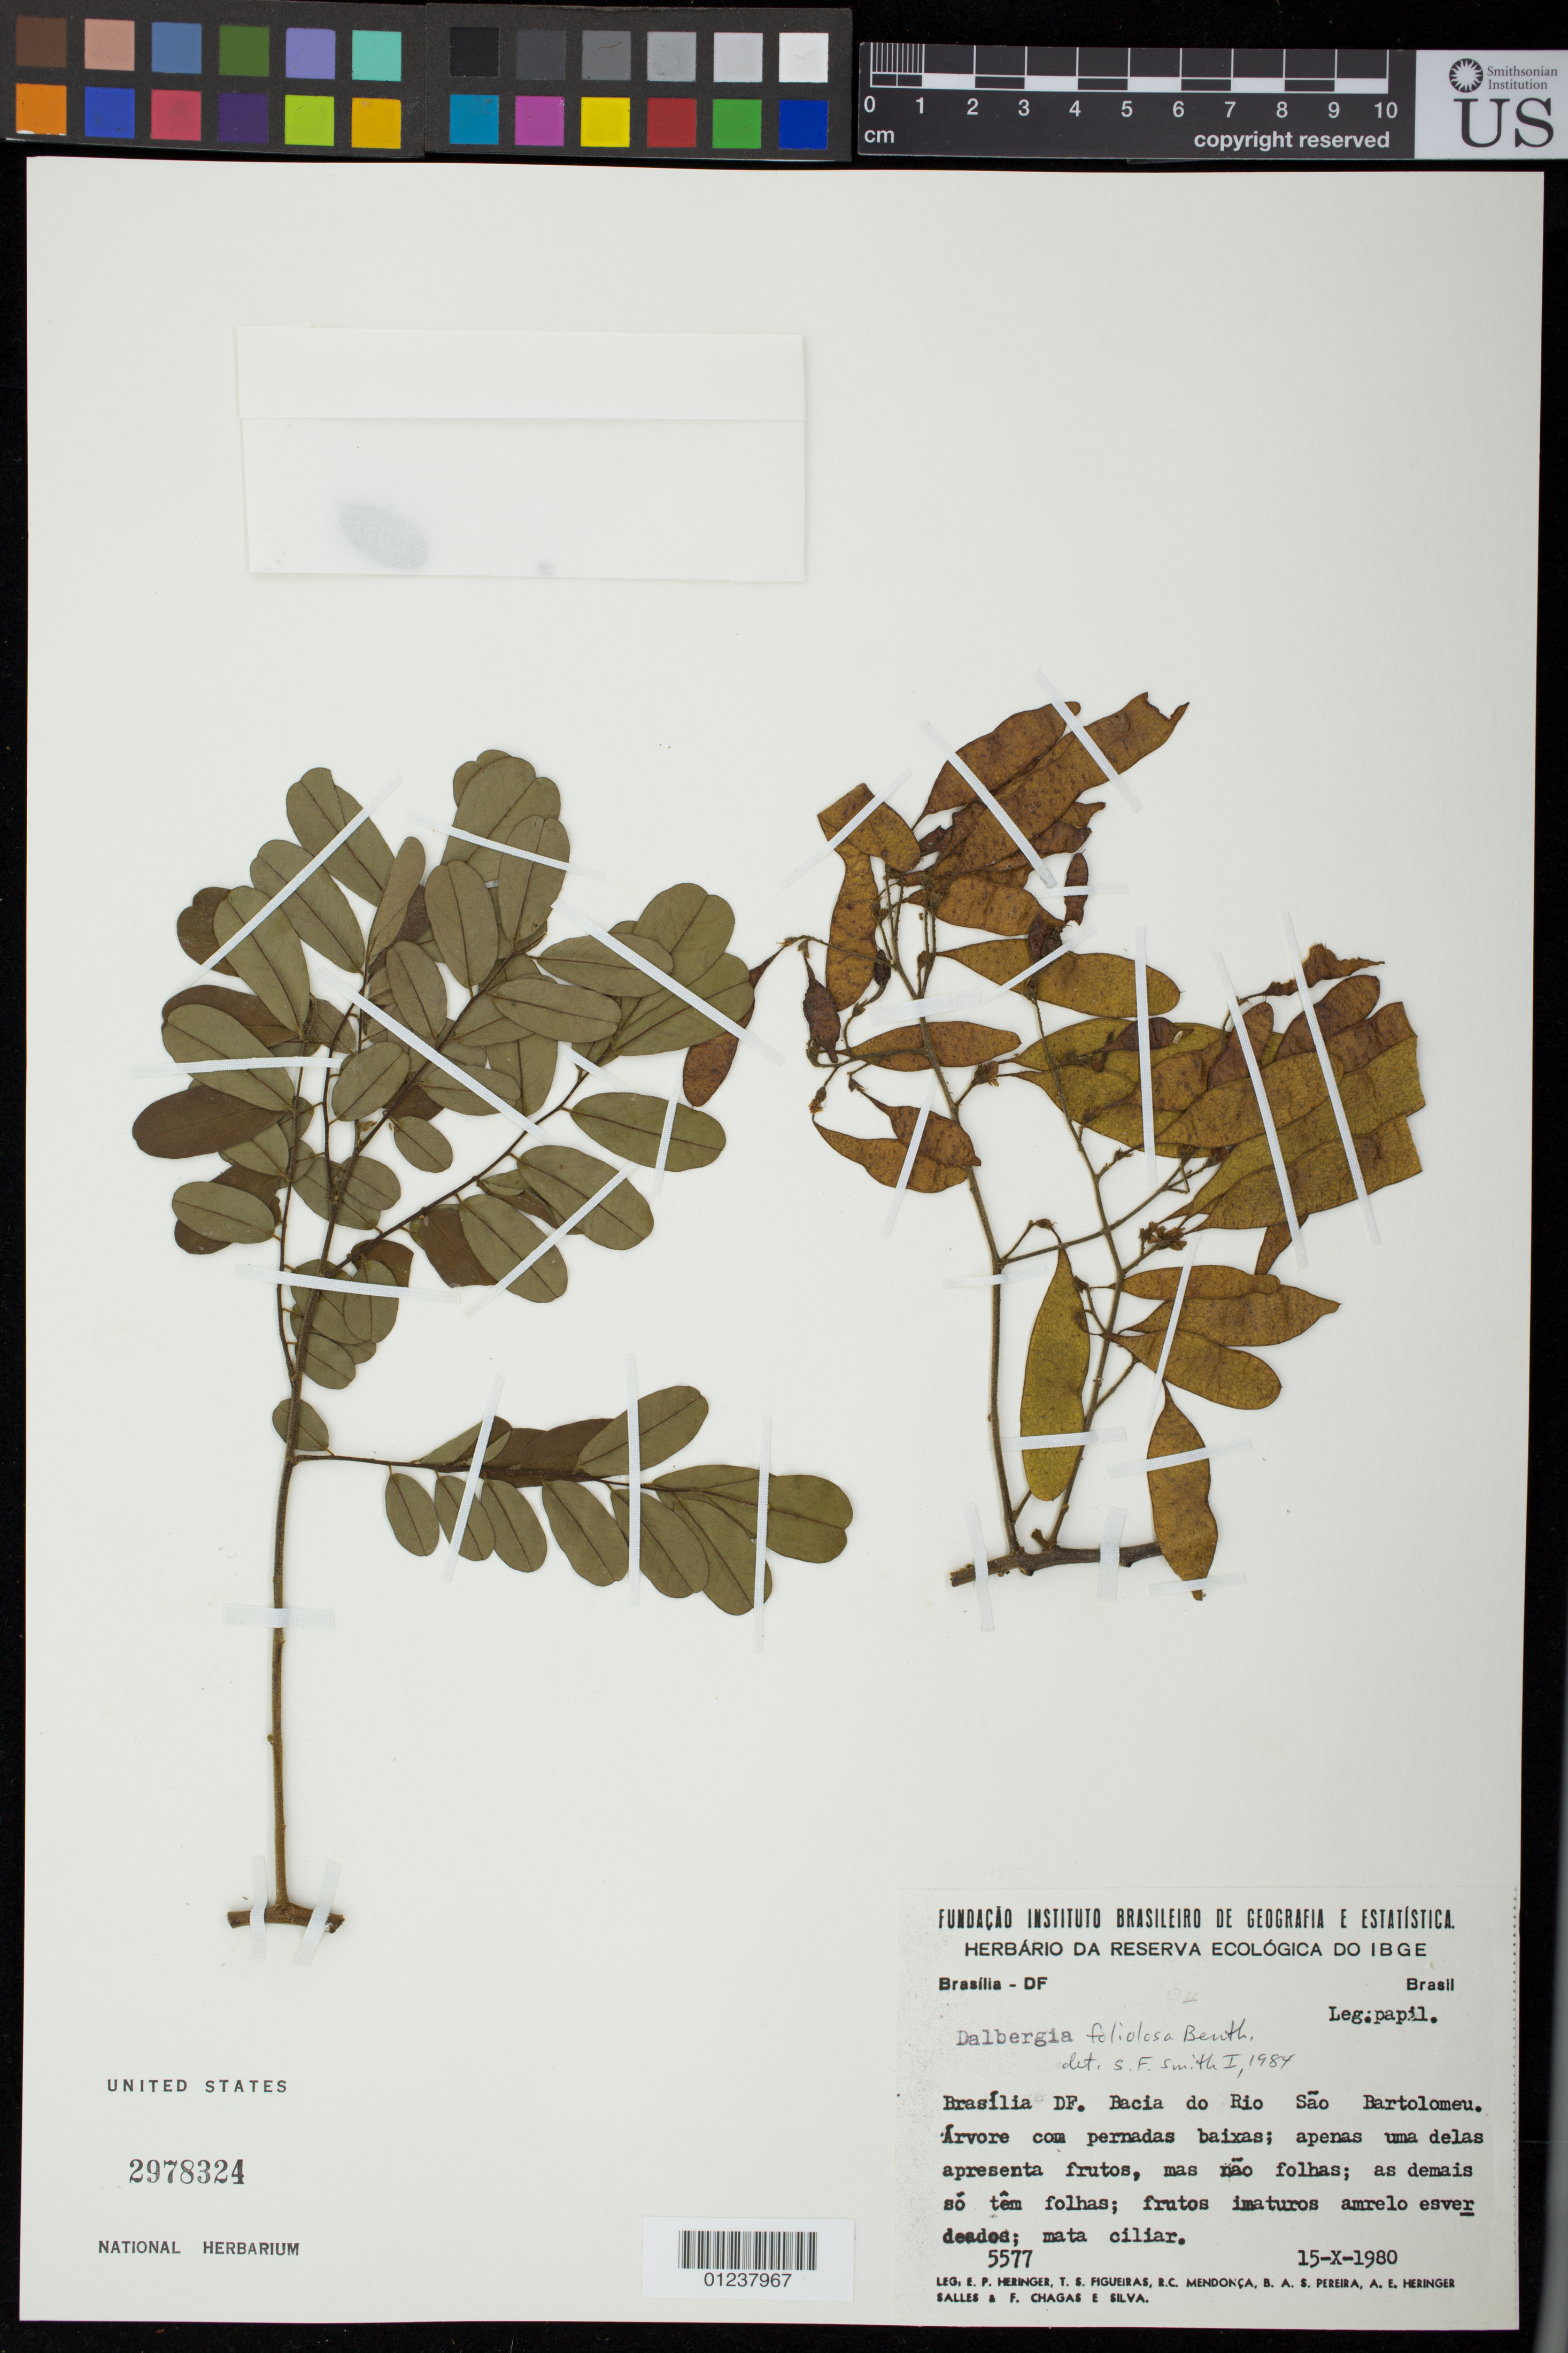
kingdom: Plantae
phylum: Tracheophyta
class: Magnoliopsida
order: Fabales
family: Fabaceae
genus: Dalbergia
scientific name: Dalbergia foliosa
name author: (Benth.) A.M. Carvalho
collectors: E. P. Heringer, T. S. Filgueiras, R. C. Mendonça & B. A. S. Pereira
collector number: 5577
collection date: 1980-10-15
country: Brazil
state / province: Distrito Federal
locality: Brasilia. Bacia do Rio Sao Bartolomeu.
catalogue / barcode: US 2978324